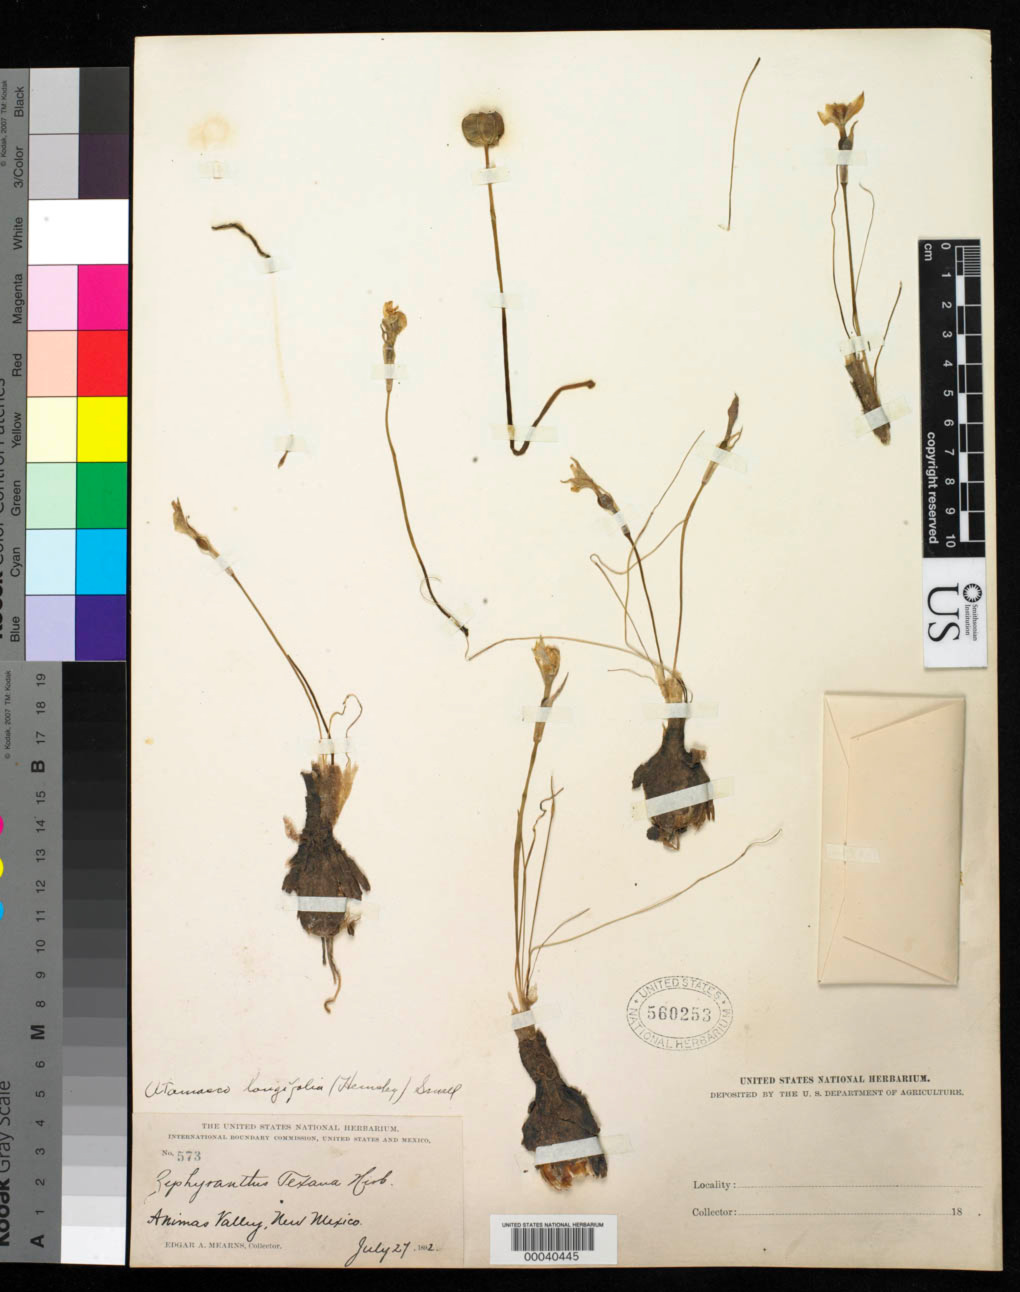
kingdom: Plantae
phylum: Tracheophyta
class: Liliopsida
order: Asparagales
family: Amaryllidaceae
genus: Zephyranthes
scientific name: Zephyranthes longifolia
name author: Hemsl.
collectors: E. A. Mearns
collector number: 573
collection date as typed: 27 Jul 1892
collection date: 1892-07-27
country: United States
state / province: New Mexico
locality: Animas valley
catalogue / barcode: US 560253